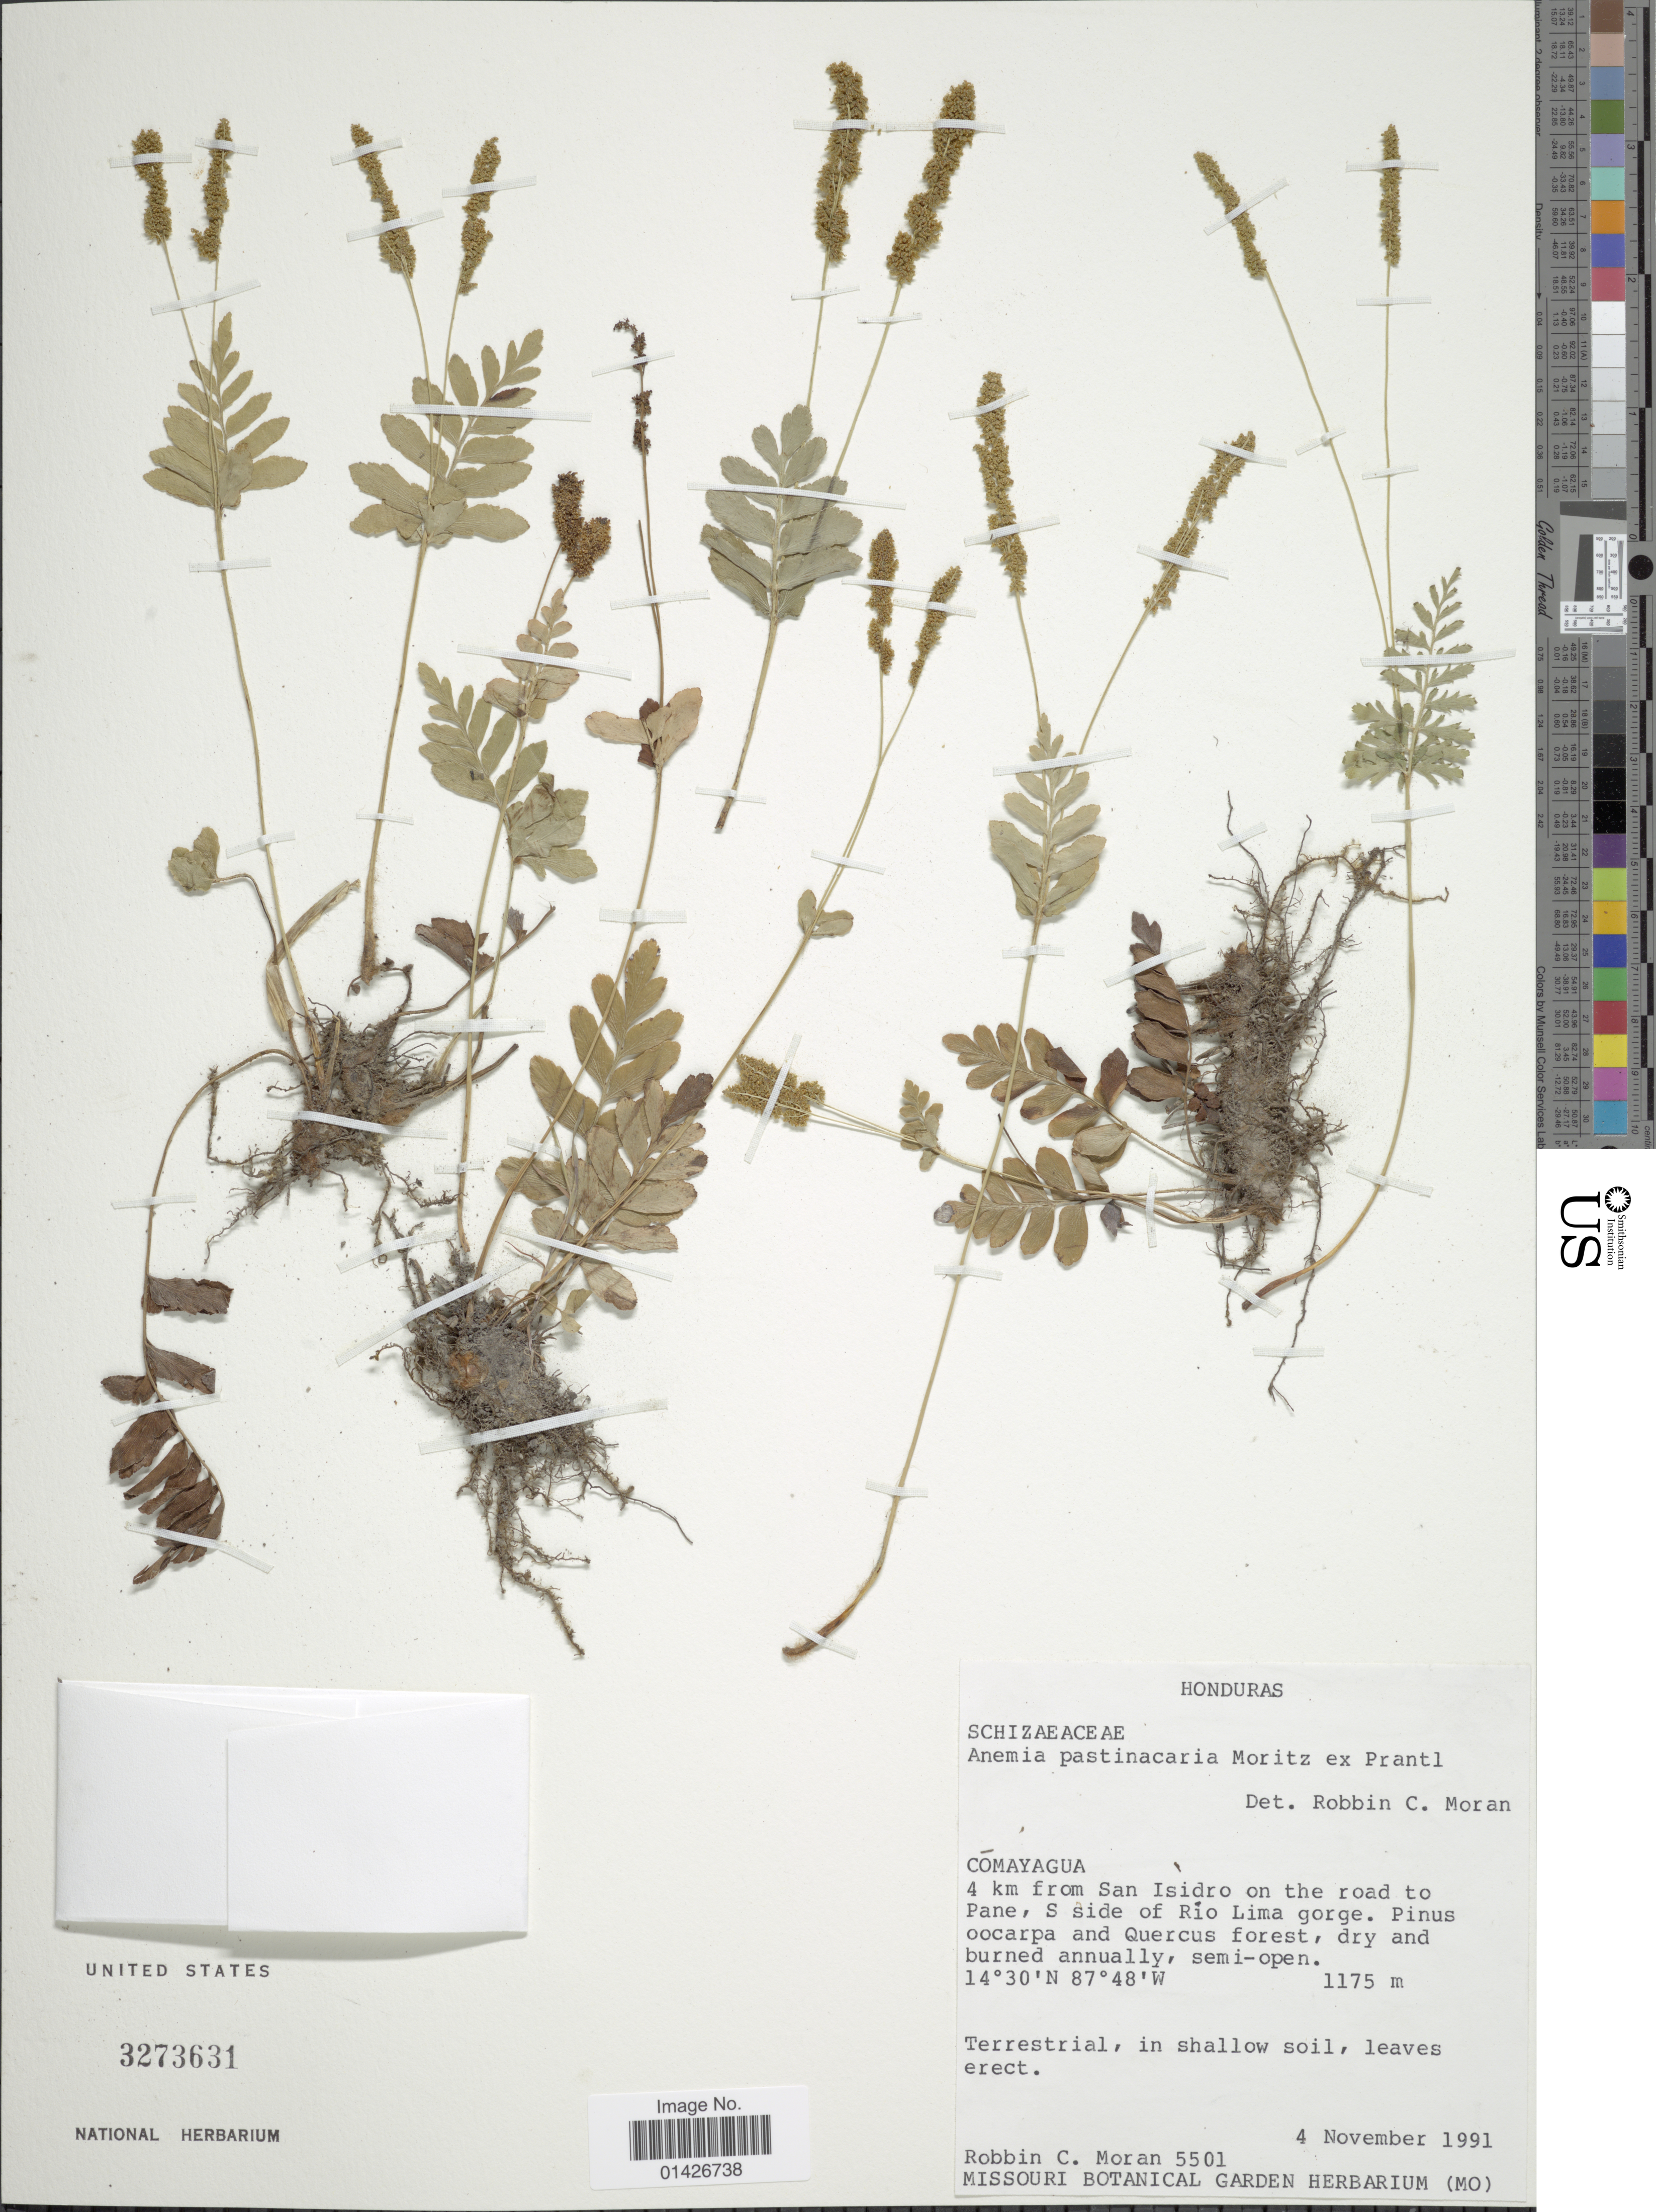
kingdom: Plantae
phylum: Tracheophyta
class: Polypodiopsida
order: Schizaeales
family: Anemiaceae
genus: Anemia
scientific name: Anemia pastinacaria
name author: Moritz ex Prantl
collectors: R. C. Moran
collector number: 5501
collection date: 1991-11-04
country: Honduras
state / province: Comayagua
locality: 4 km from San Isidro on the road to Pane, S side of Rio Lima gorge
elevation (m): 1175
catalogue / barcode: US 3273631